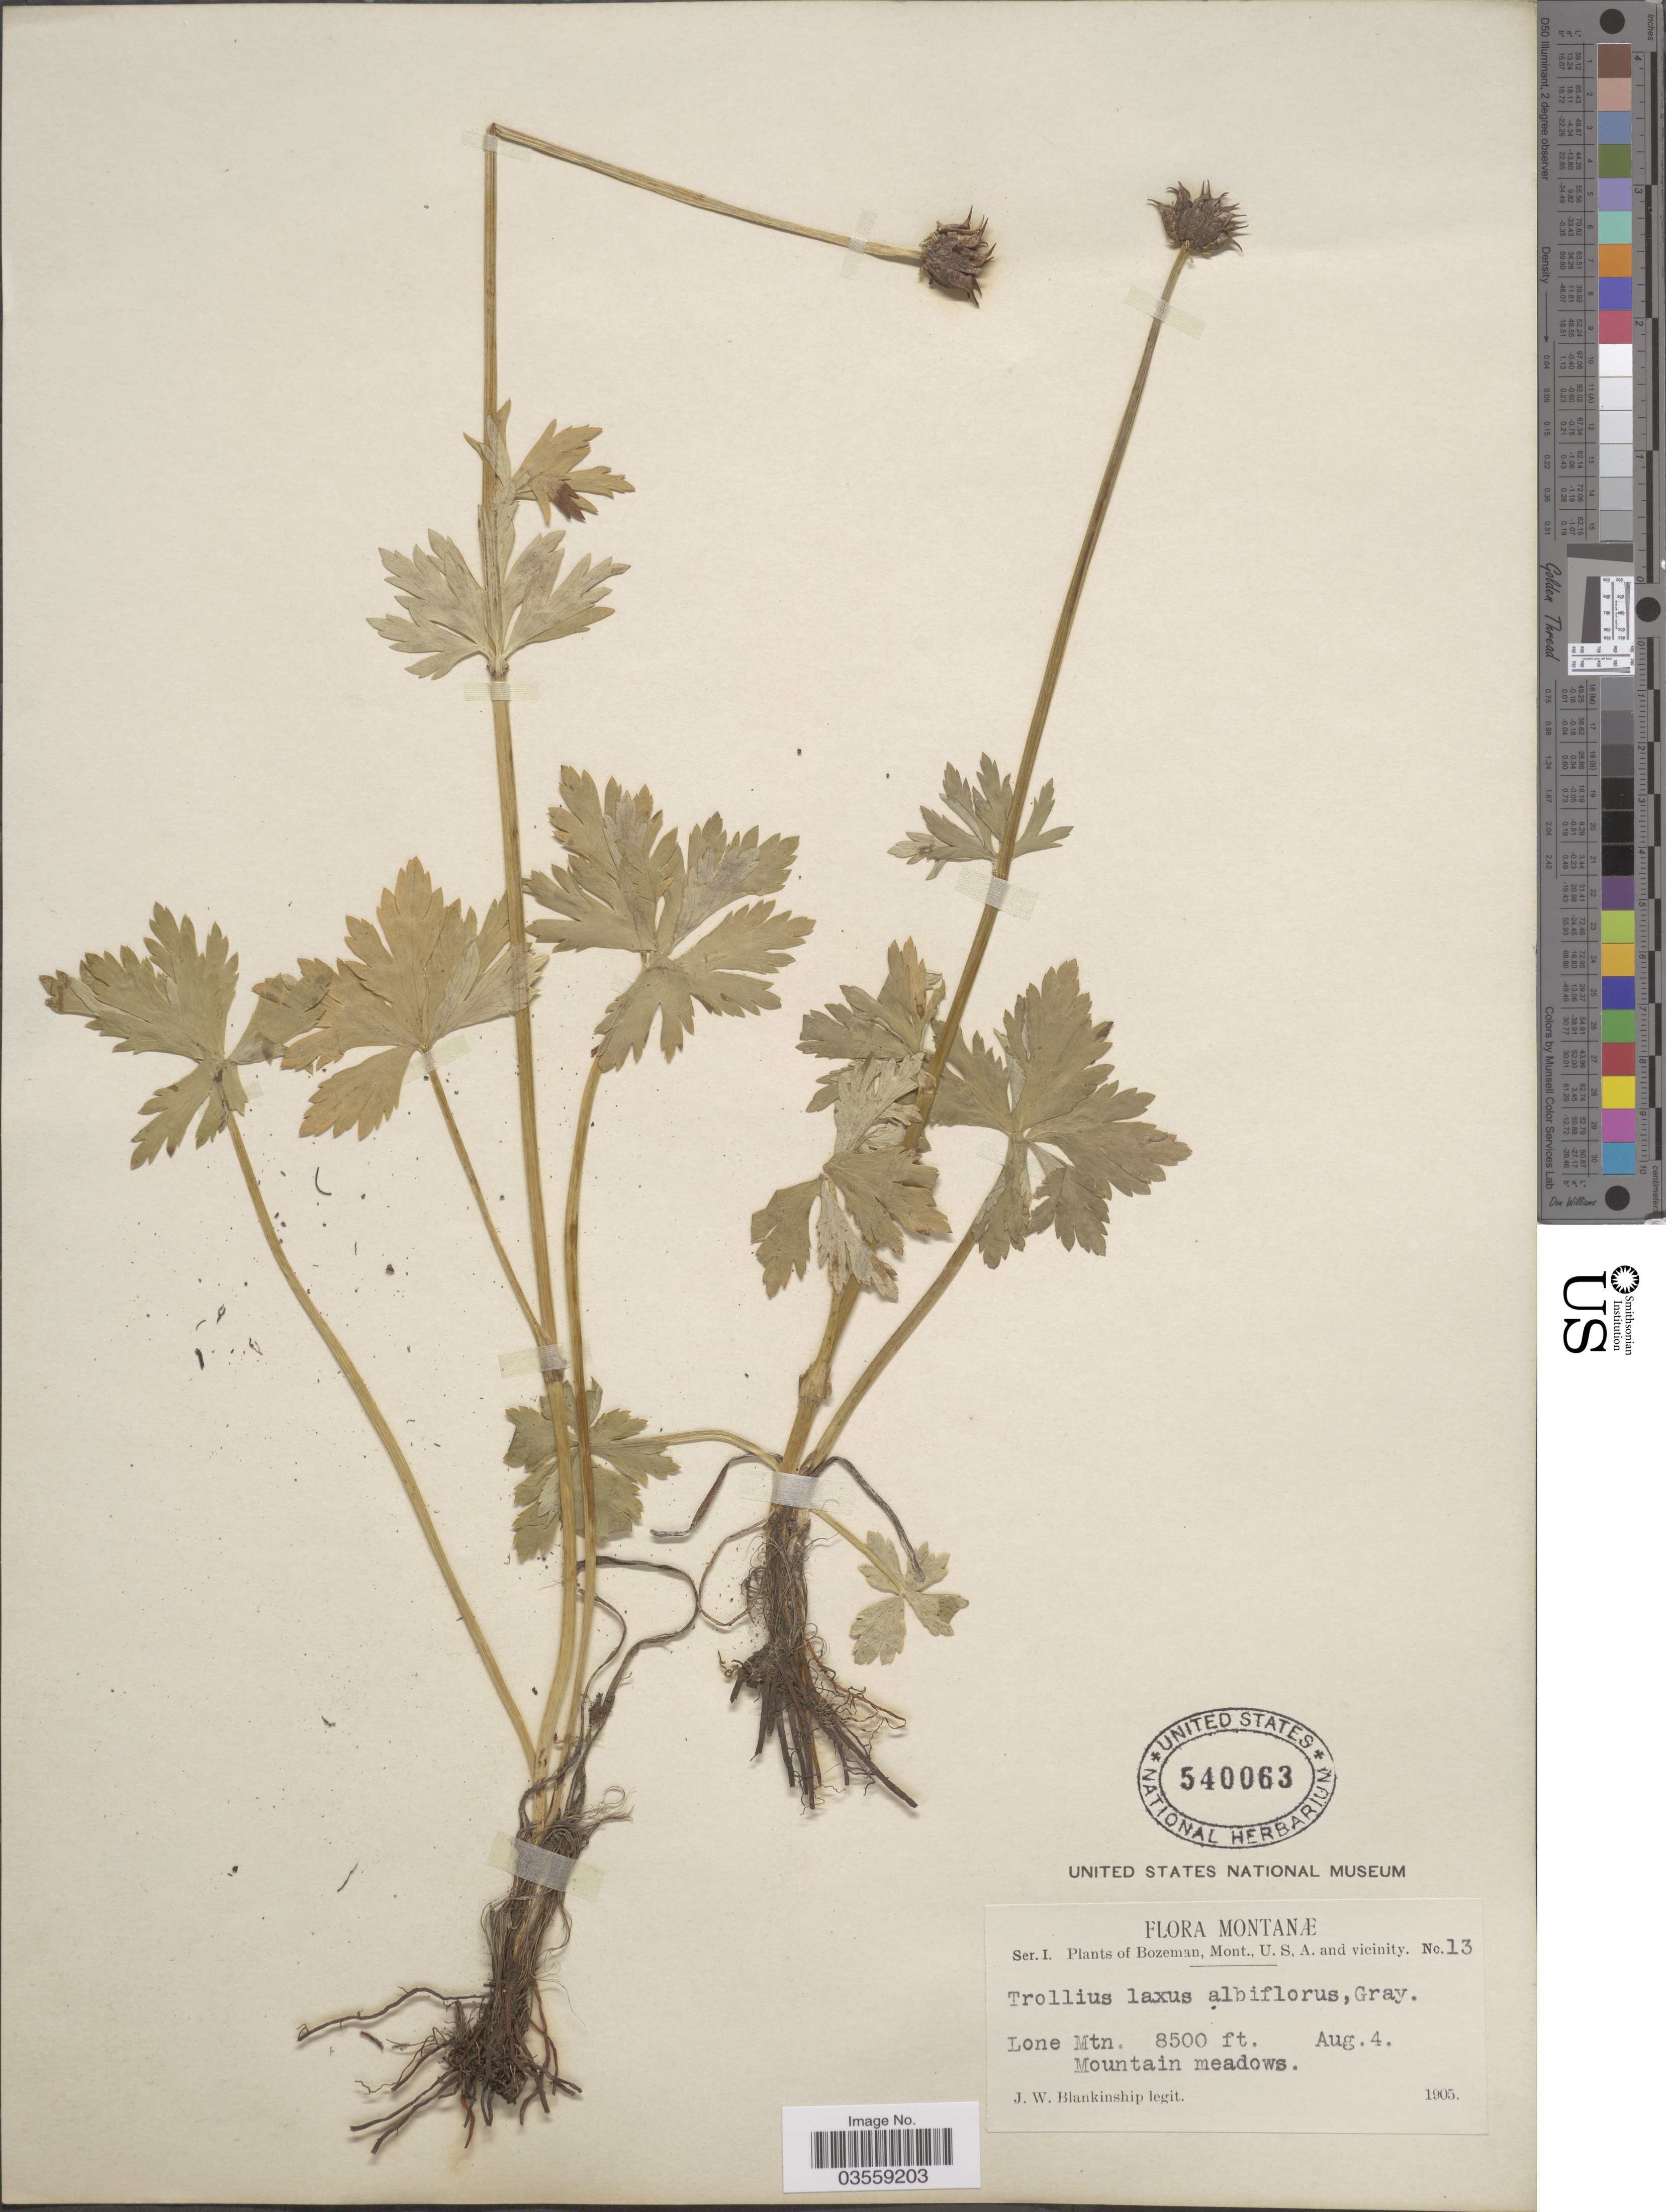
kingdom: Plantae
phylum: Tracheophyta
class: Magnoliopsida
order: Ranunculales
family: Ranunculaceae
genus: Trollius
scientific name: Trollius laxus var. albiflorus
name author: A. Gray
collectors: J. W. Blankinship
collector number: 13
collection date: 1905-08-04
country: United States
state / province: Montana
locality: Bozeman, Mont., U.S.A. and vicinity. Lone Mtn. Mountain meadows.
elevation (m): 2591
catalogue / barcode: US 540063